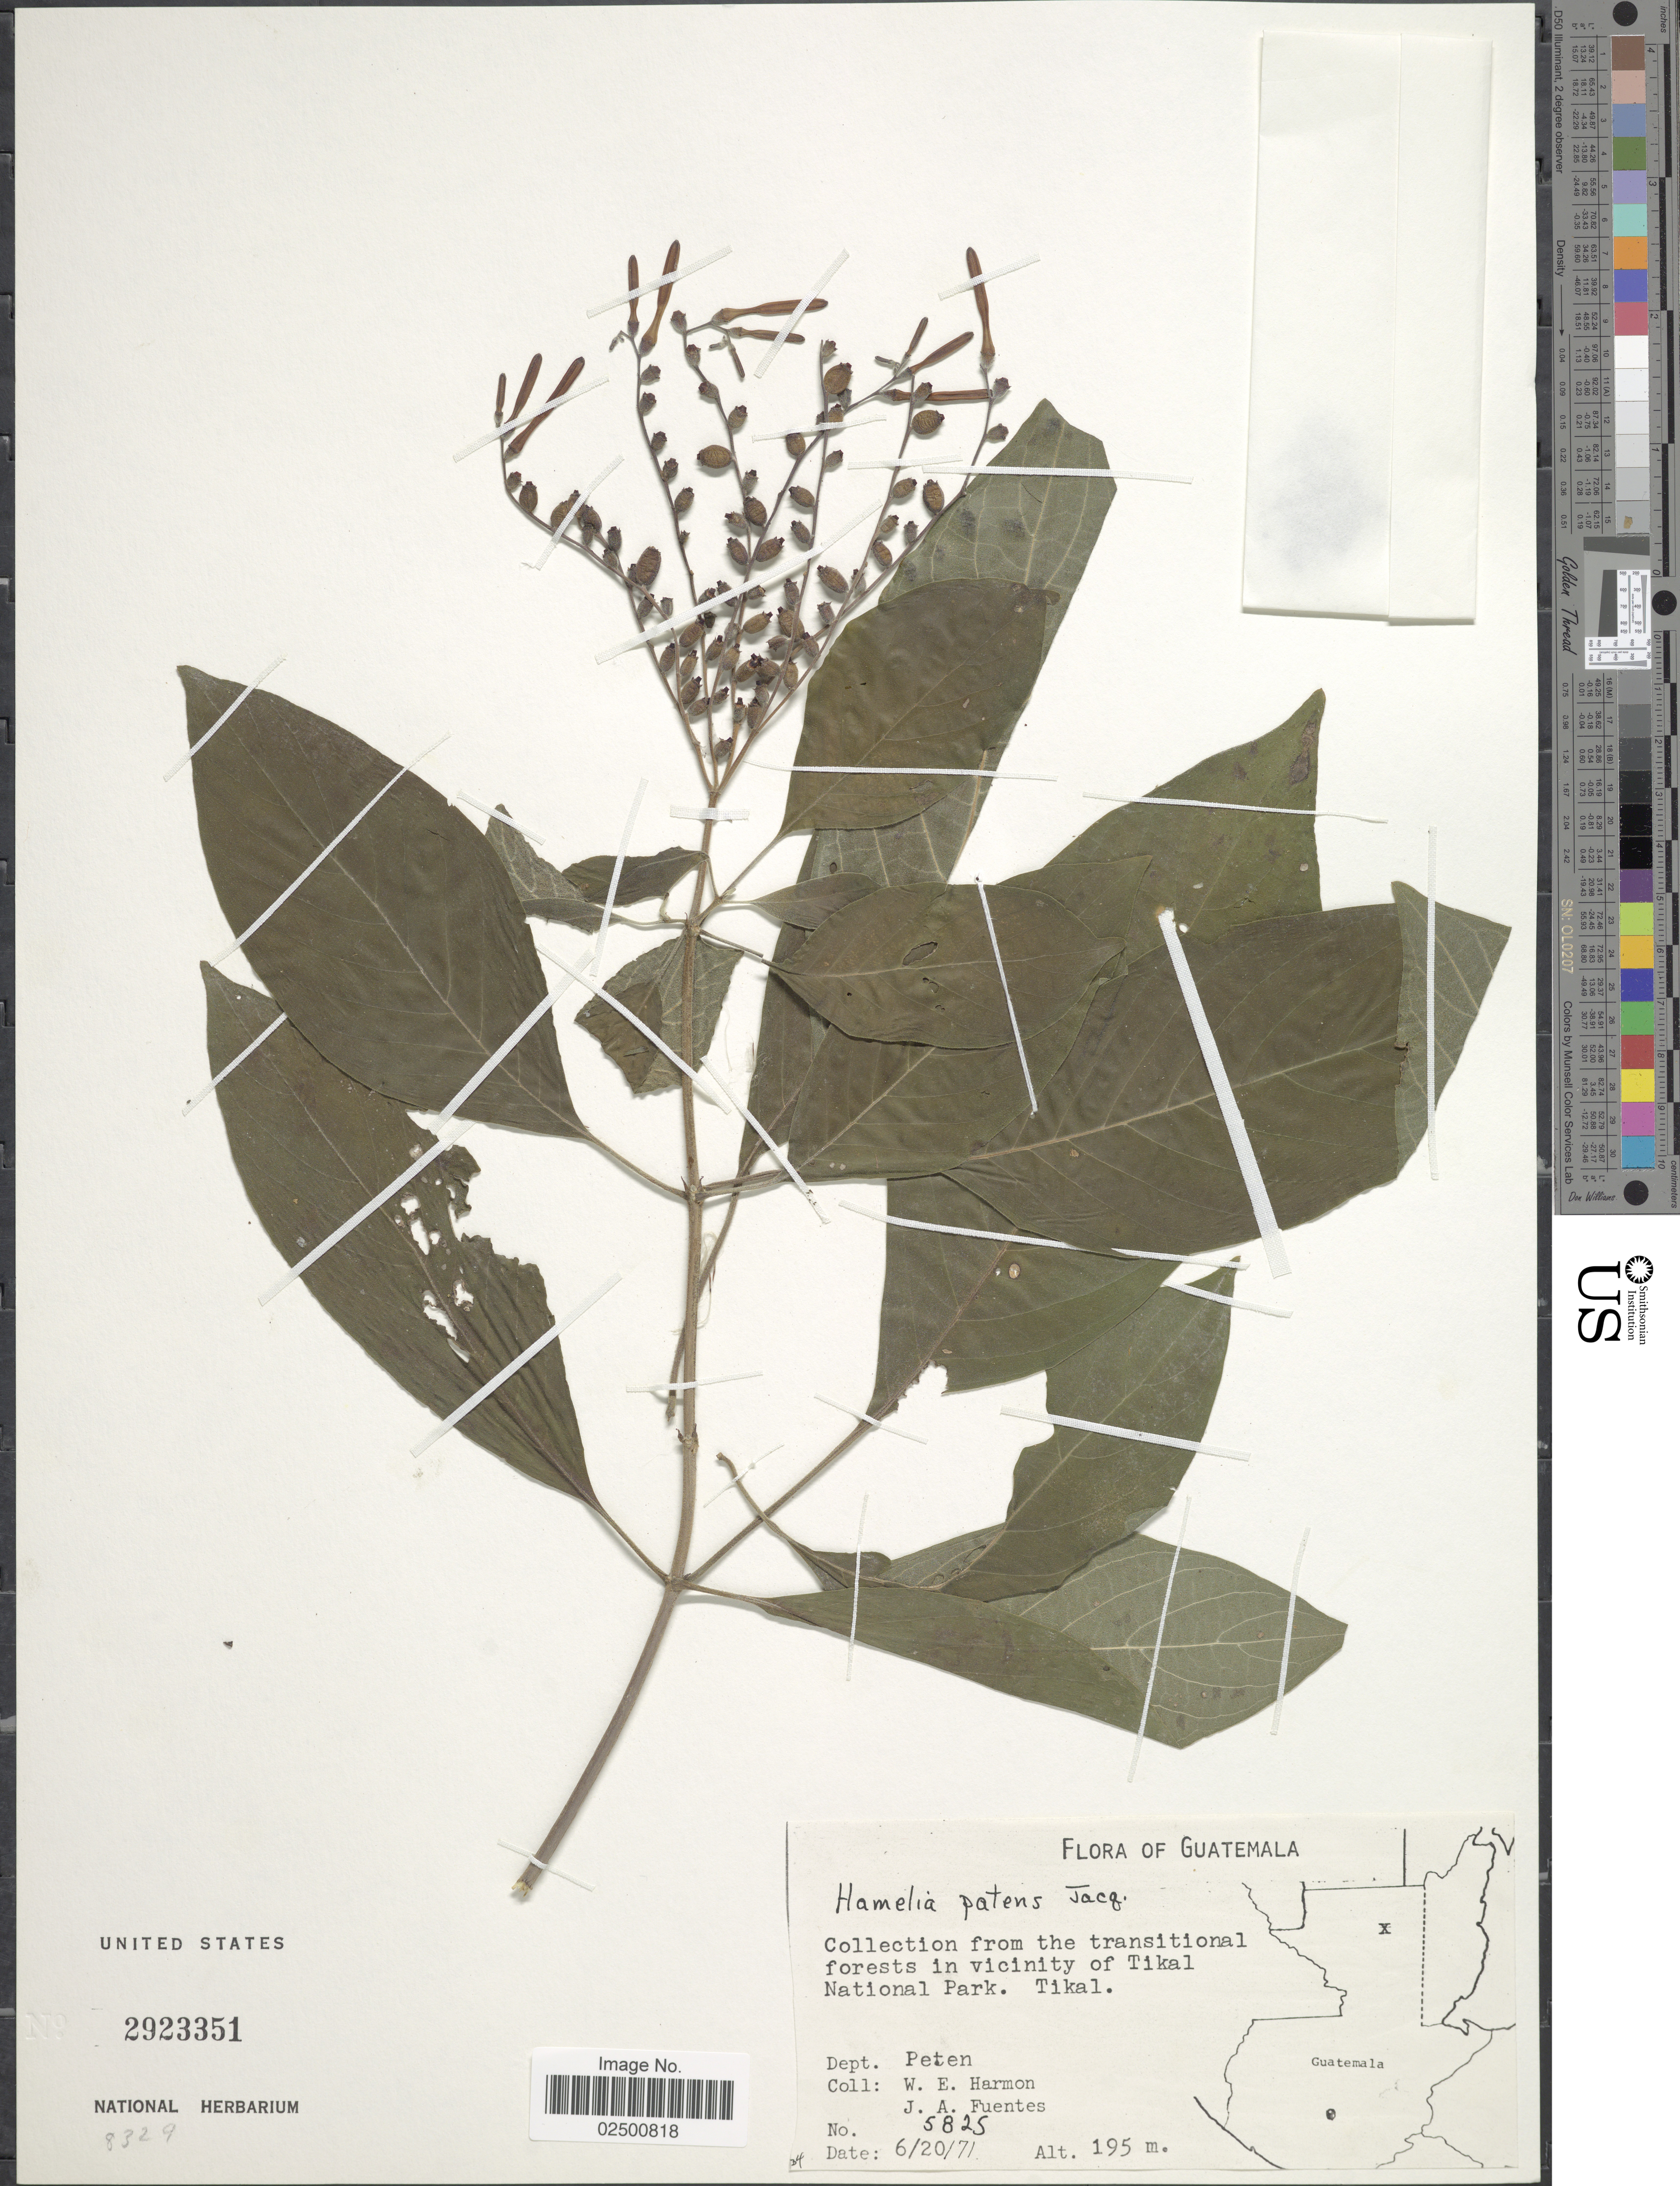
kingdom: Plantae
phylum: Tracheophyta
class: Magnoliopsida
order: Gentianales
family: Rubiaceae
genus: Hamelia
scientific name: Hamelia patens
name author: Jacq.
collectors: W. E. Harmon & J. Fuentes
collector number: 5825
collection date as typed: Transcribed d/m/y: 20/6/71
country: Guatemala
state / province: El Petén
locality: Collection from the transitional forests in vicinity of Tikal National Park. Tikal. Dept. Peten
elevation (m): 195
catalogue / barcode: US 2923351